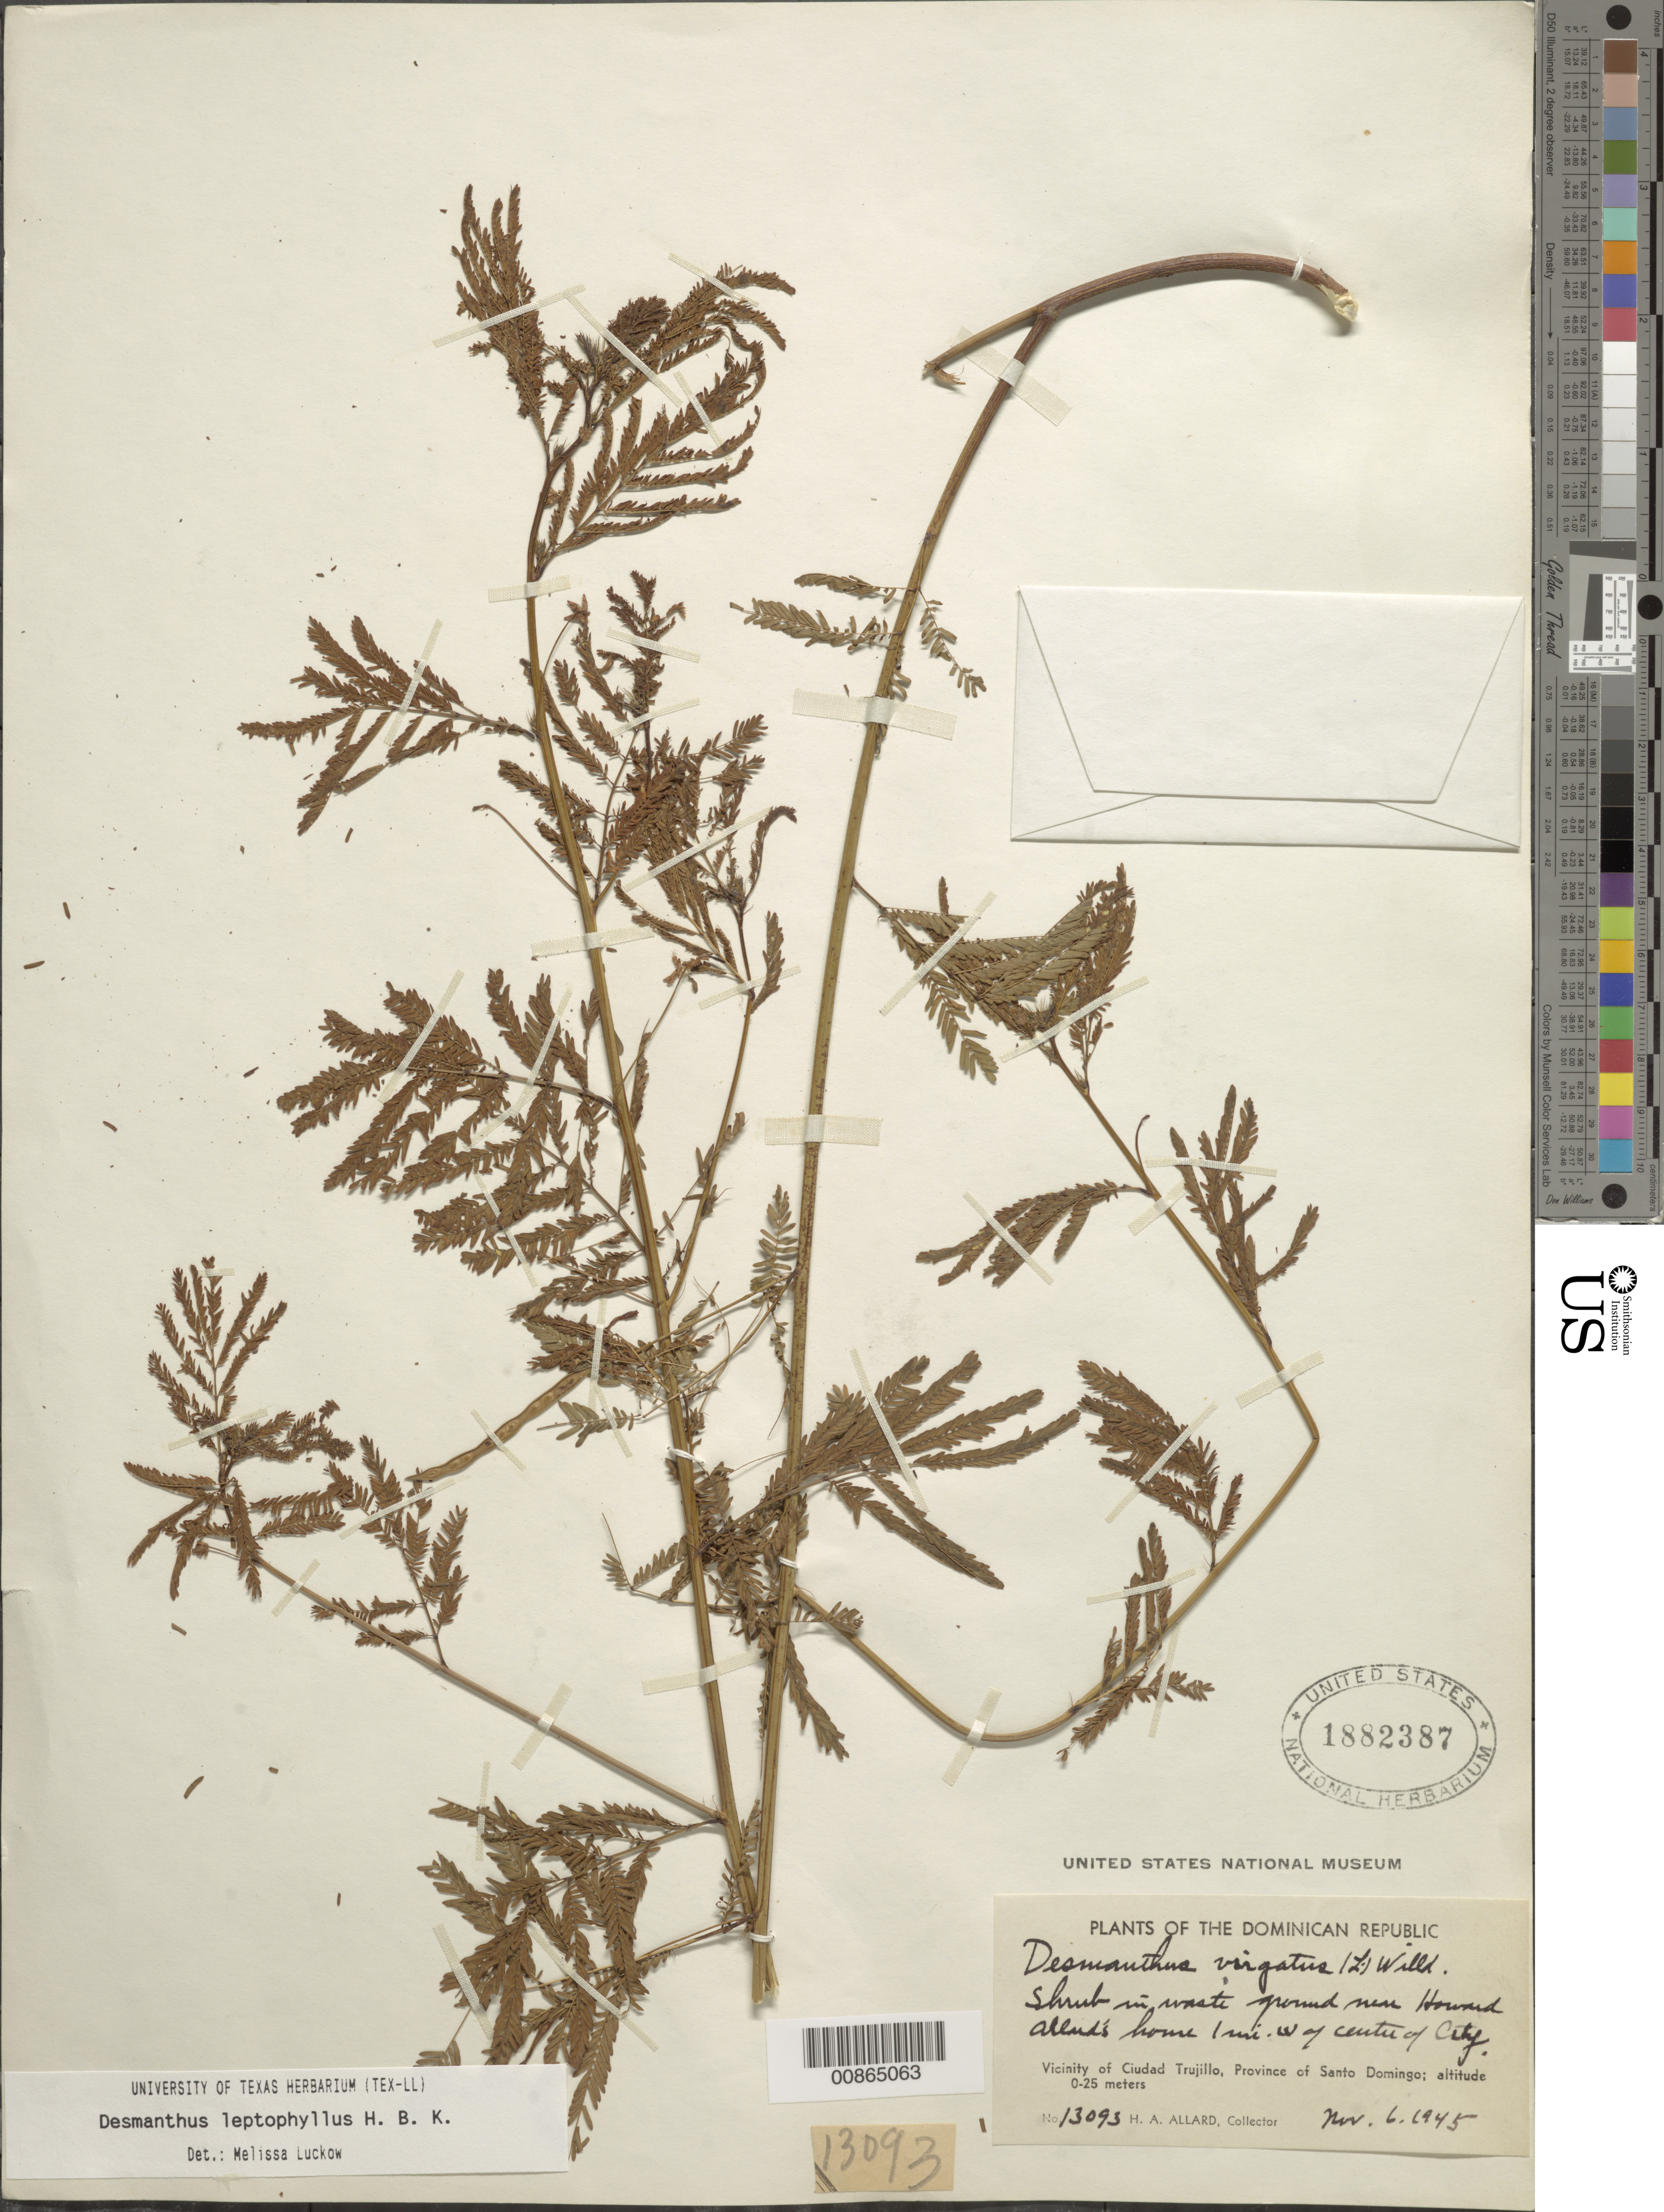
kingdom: Plantae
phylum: Tracheophyta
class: Magnoliopsida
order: Fabales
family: Fabaceae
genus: Desmanthus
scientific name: Desmanthus leptophyllus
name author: Kunth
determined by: Luckow, M. A.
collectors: H. A. Allard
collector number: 13093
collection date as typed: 06 Nov 1945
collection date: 1945-11-06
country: Dominican Republic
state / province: Distrito Nacional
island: Hispaniola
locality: Vicinity of Ciudad Trujillo, Province of Santo Domingo (obsolete). Near Howard Allard's home, 1 mi. W of center of city.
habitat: In waste ground.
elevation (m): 0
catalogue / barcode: US 1882387